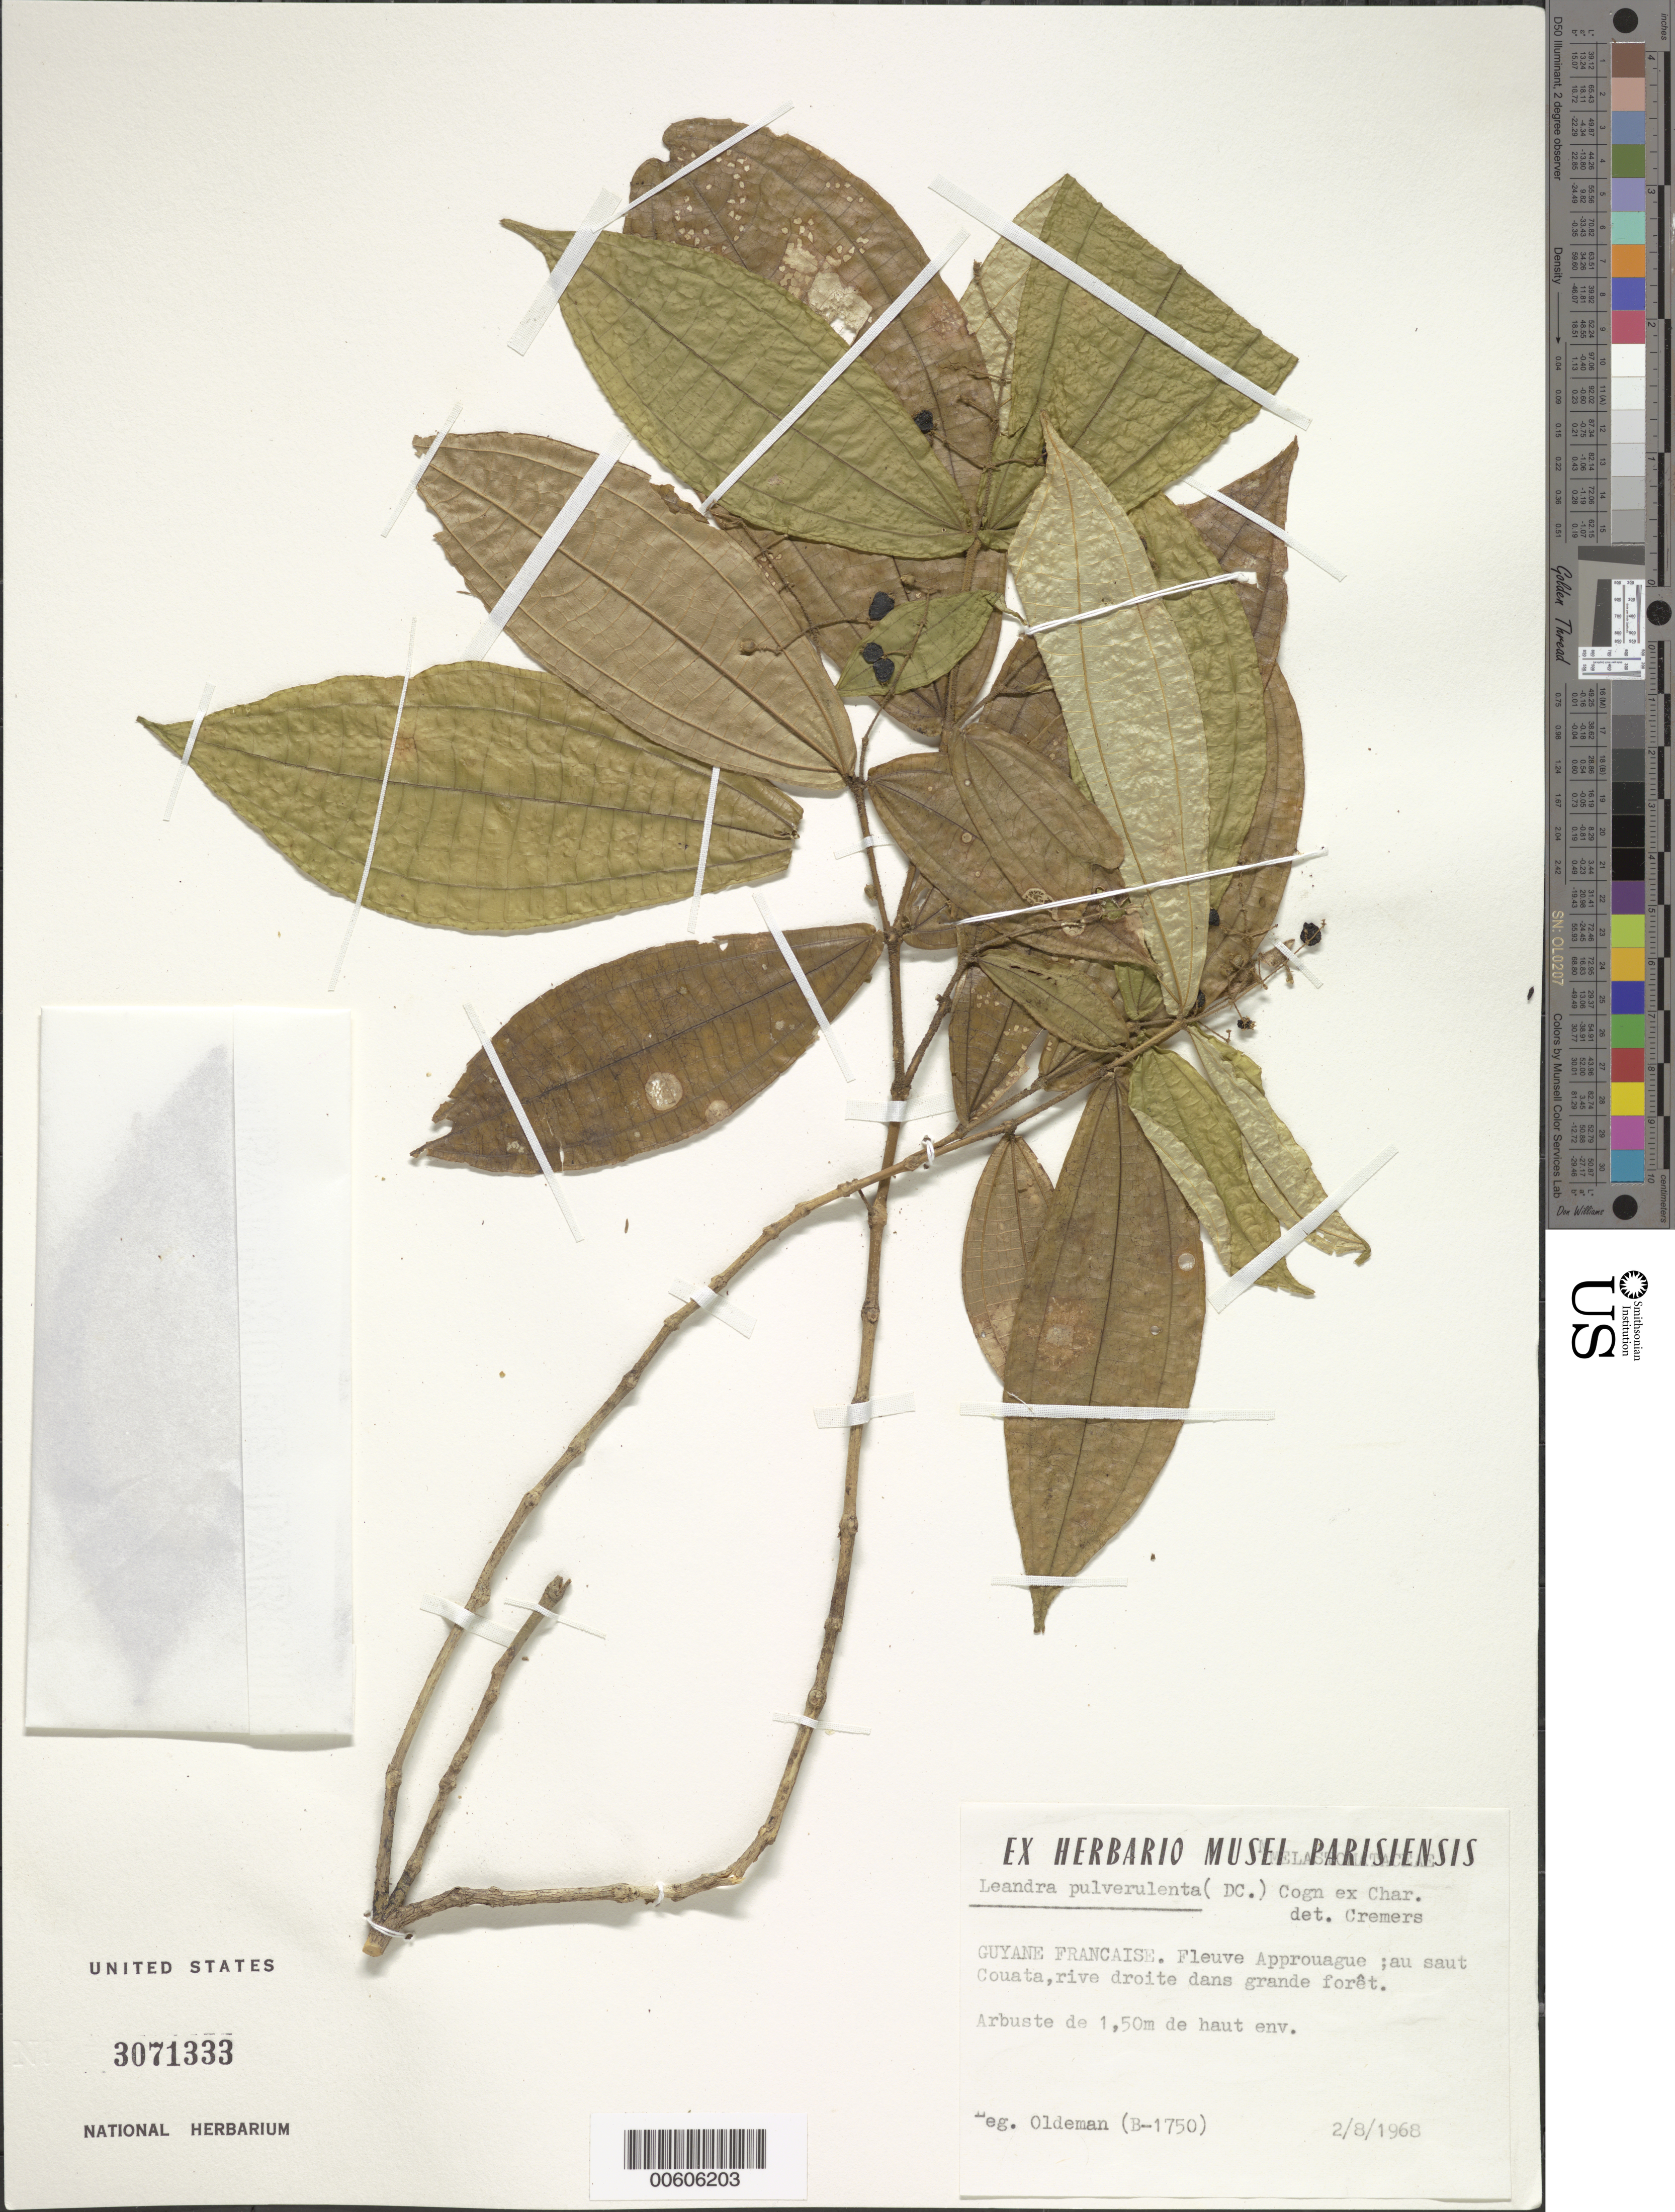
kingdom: Plantae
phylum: Tracheophyta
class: Magnoliopsida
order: Myrtales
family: Melastomataceae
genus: Miconia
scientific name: Miconia aliquantula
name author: Wurdack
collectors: R. Oldeman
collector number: B 1750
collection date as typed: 2-Aug-68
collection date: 1968-08-02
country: French Guiana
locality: Approuague R., au Saut Couata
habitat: Rive droite dans grande foret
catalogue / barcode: US 3071333